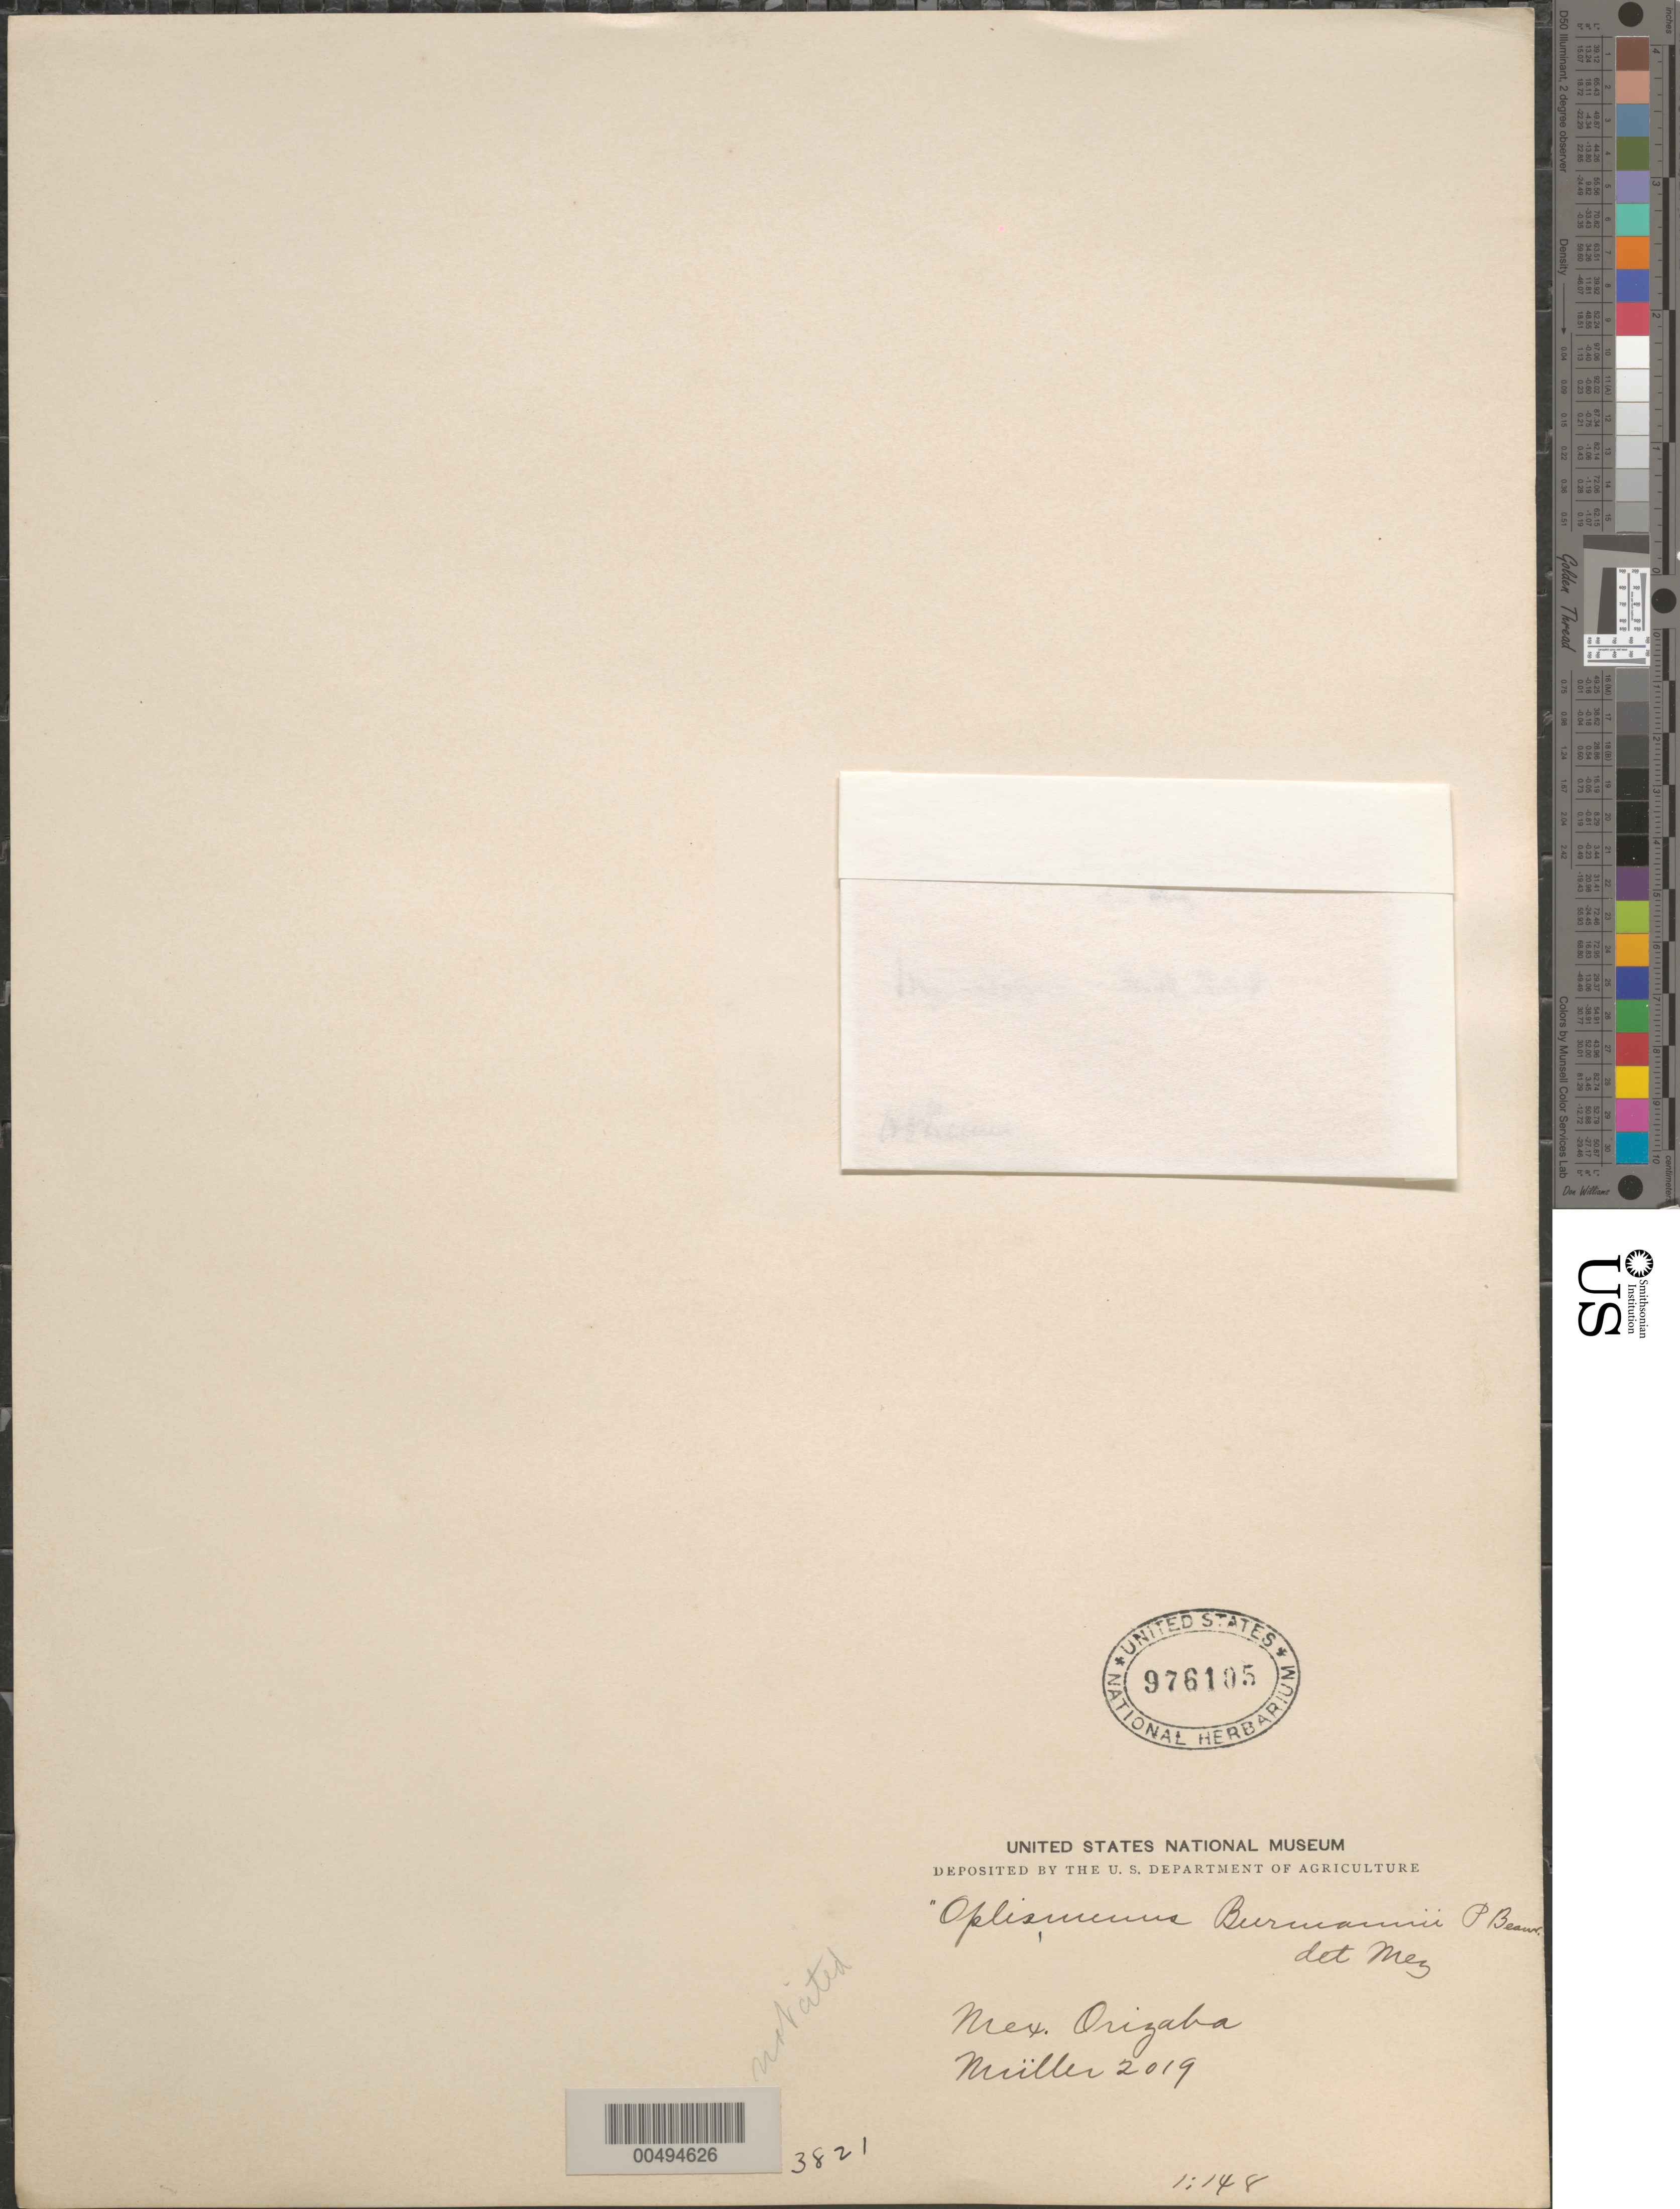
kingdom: Plantae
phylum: Tracheophyta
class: Liliopsida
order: Poales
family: Poaceae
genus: Oplismenus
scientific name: Oplismenus burmannii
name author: (Retz.) P. Beauv.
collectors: -. Mller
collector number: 2019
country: Mexico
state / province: Veracruz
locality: Orizaba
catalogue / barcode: US 976105